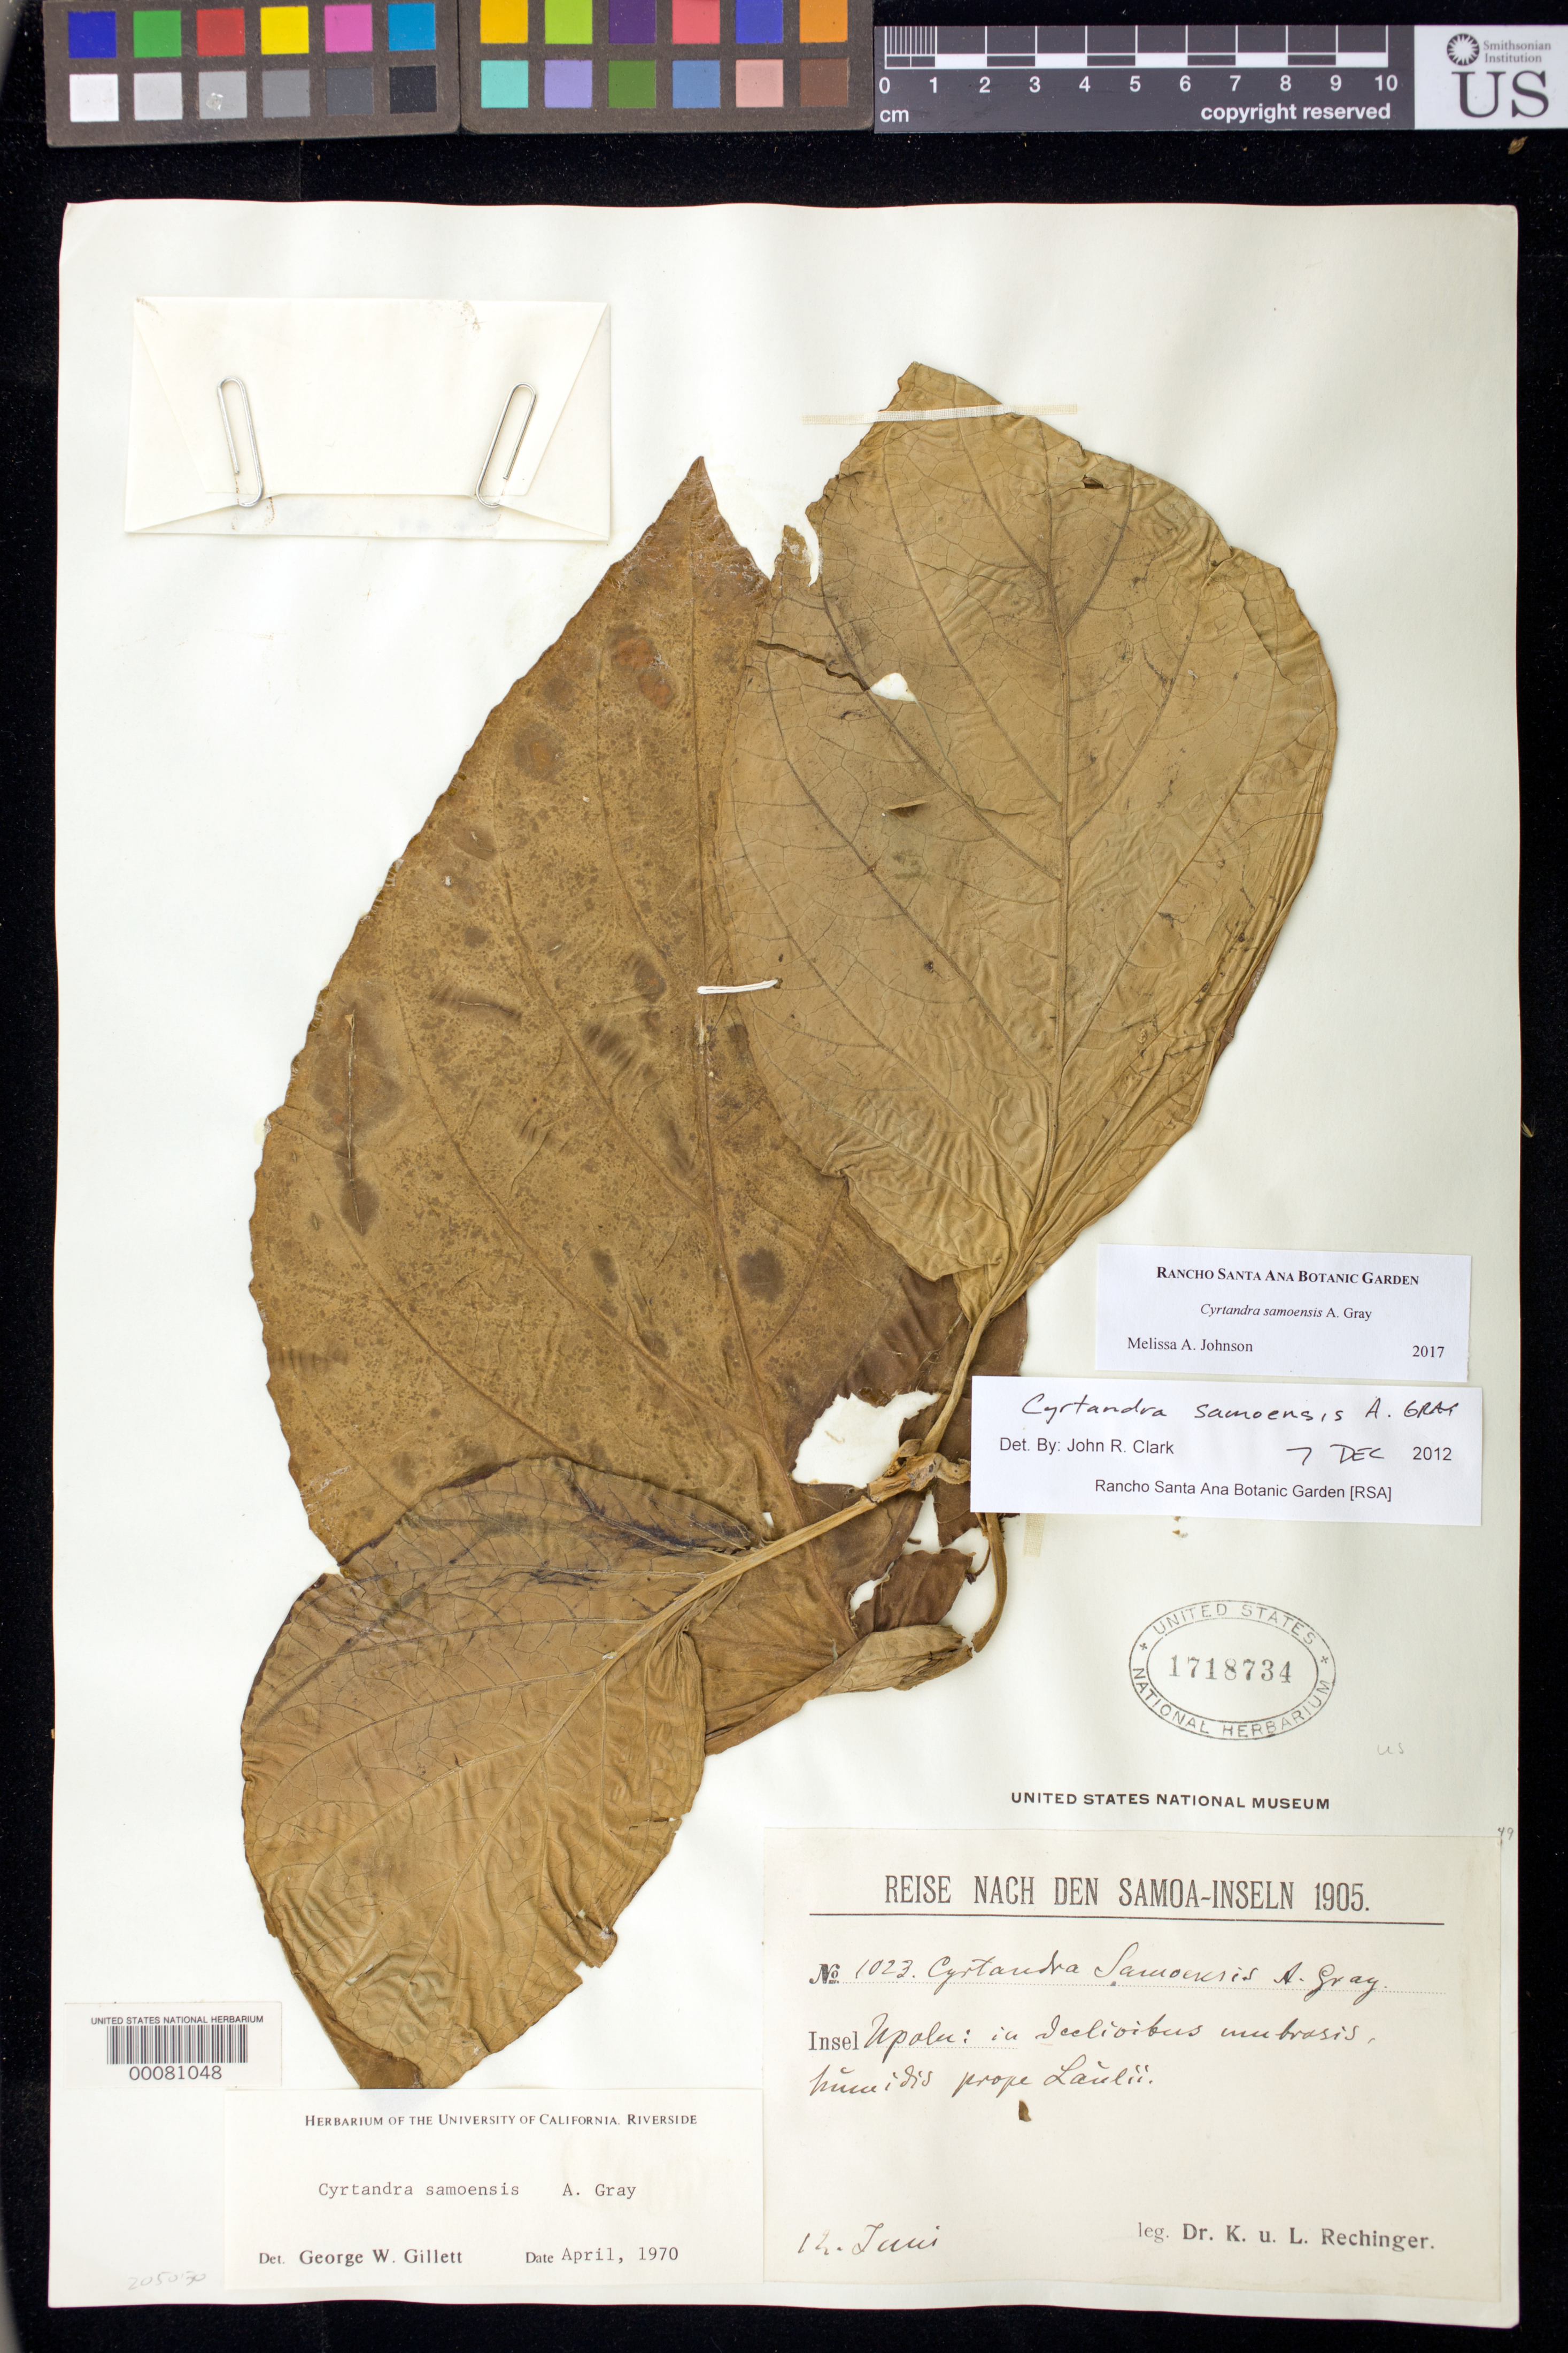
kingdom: Plantae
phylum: Tracheophyta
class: Magnoliopsida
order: Lamiales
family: Gesneriaceae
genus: Cyrtandra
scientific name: Cyrtandra samoensis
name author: A. Gray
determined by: Johnson, Melissa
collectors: K. Rechinger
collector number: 1023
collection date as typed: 12 Jun 1905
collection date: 1905-06-12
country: Samoa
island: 'Upolu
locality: Upolu, Near laulii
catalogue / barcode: US 1718734